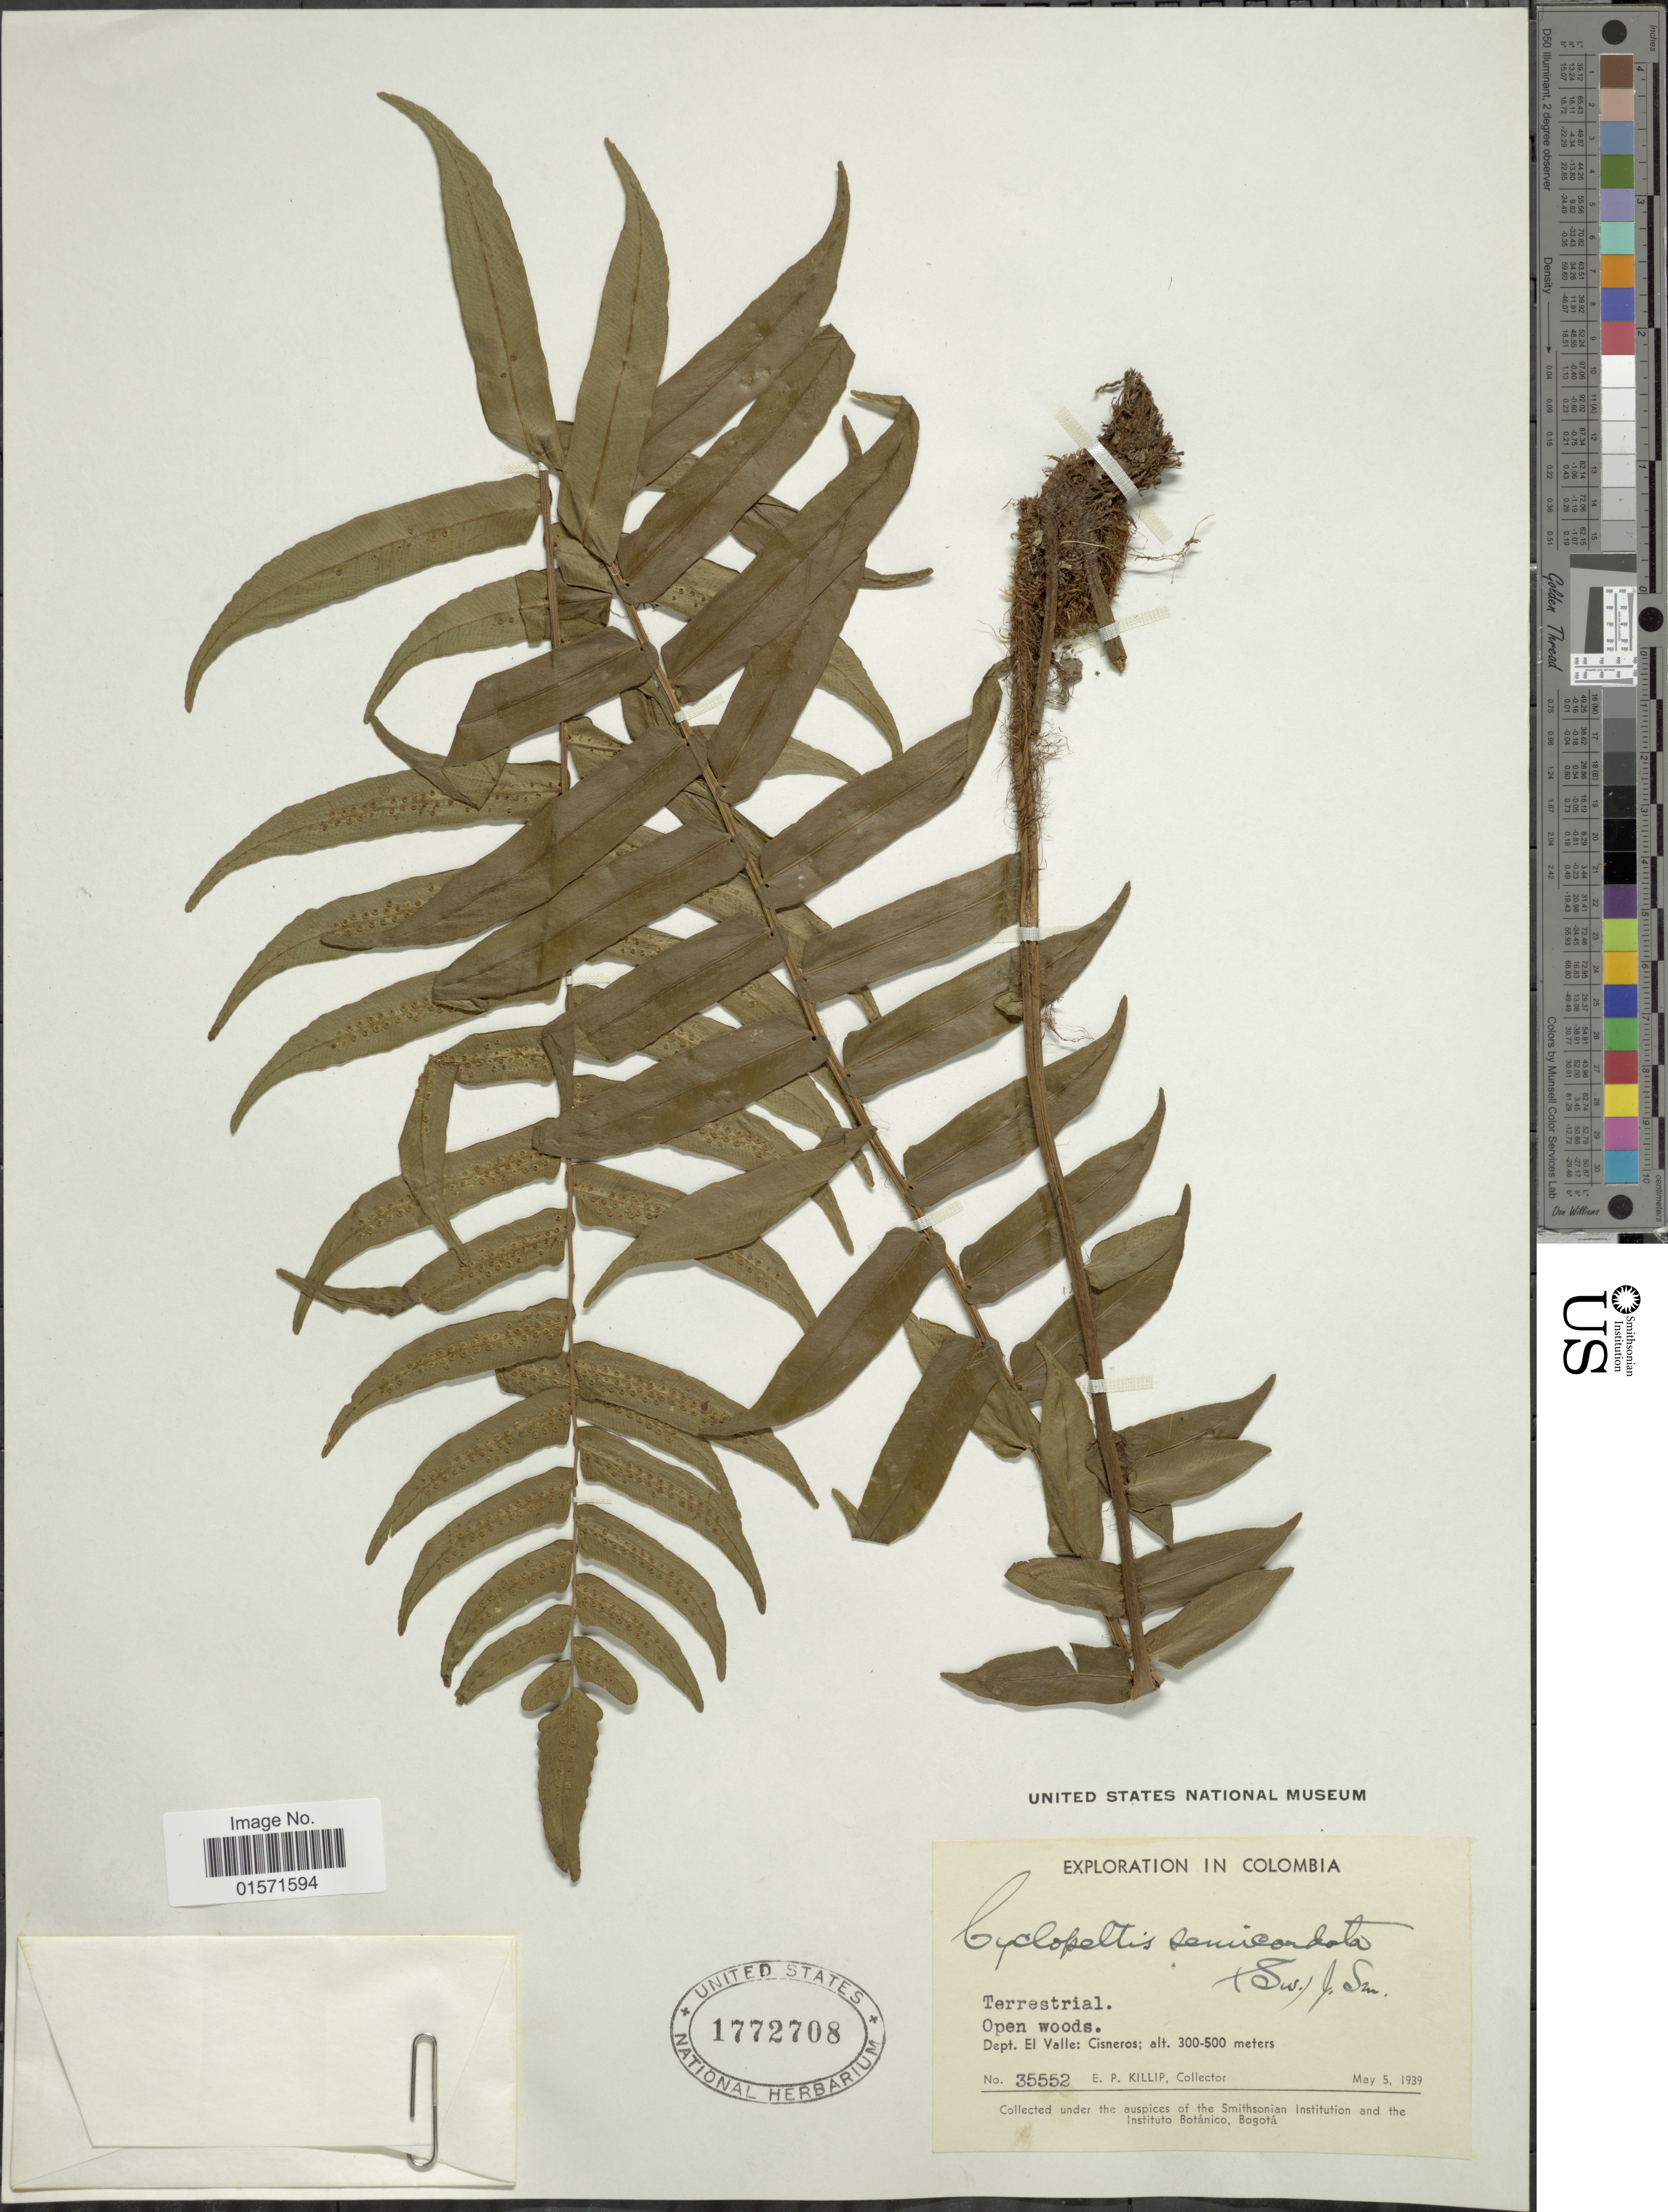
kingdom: Plantae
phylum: Tracheophyta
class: Polypodiopsida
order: Polypodiales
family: Lomariopsidaceae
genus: Cyclopeltis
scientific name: Cyclopeltis semicordata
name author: (Sw.) J. Sm.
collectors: E. P. Killip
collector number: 35552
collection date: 1939-05-05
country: Colombia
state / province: Valle del Cauca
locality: Dept. El Valle: Cisneros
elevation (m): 300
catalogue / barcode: US 1772708